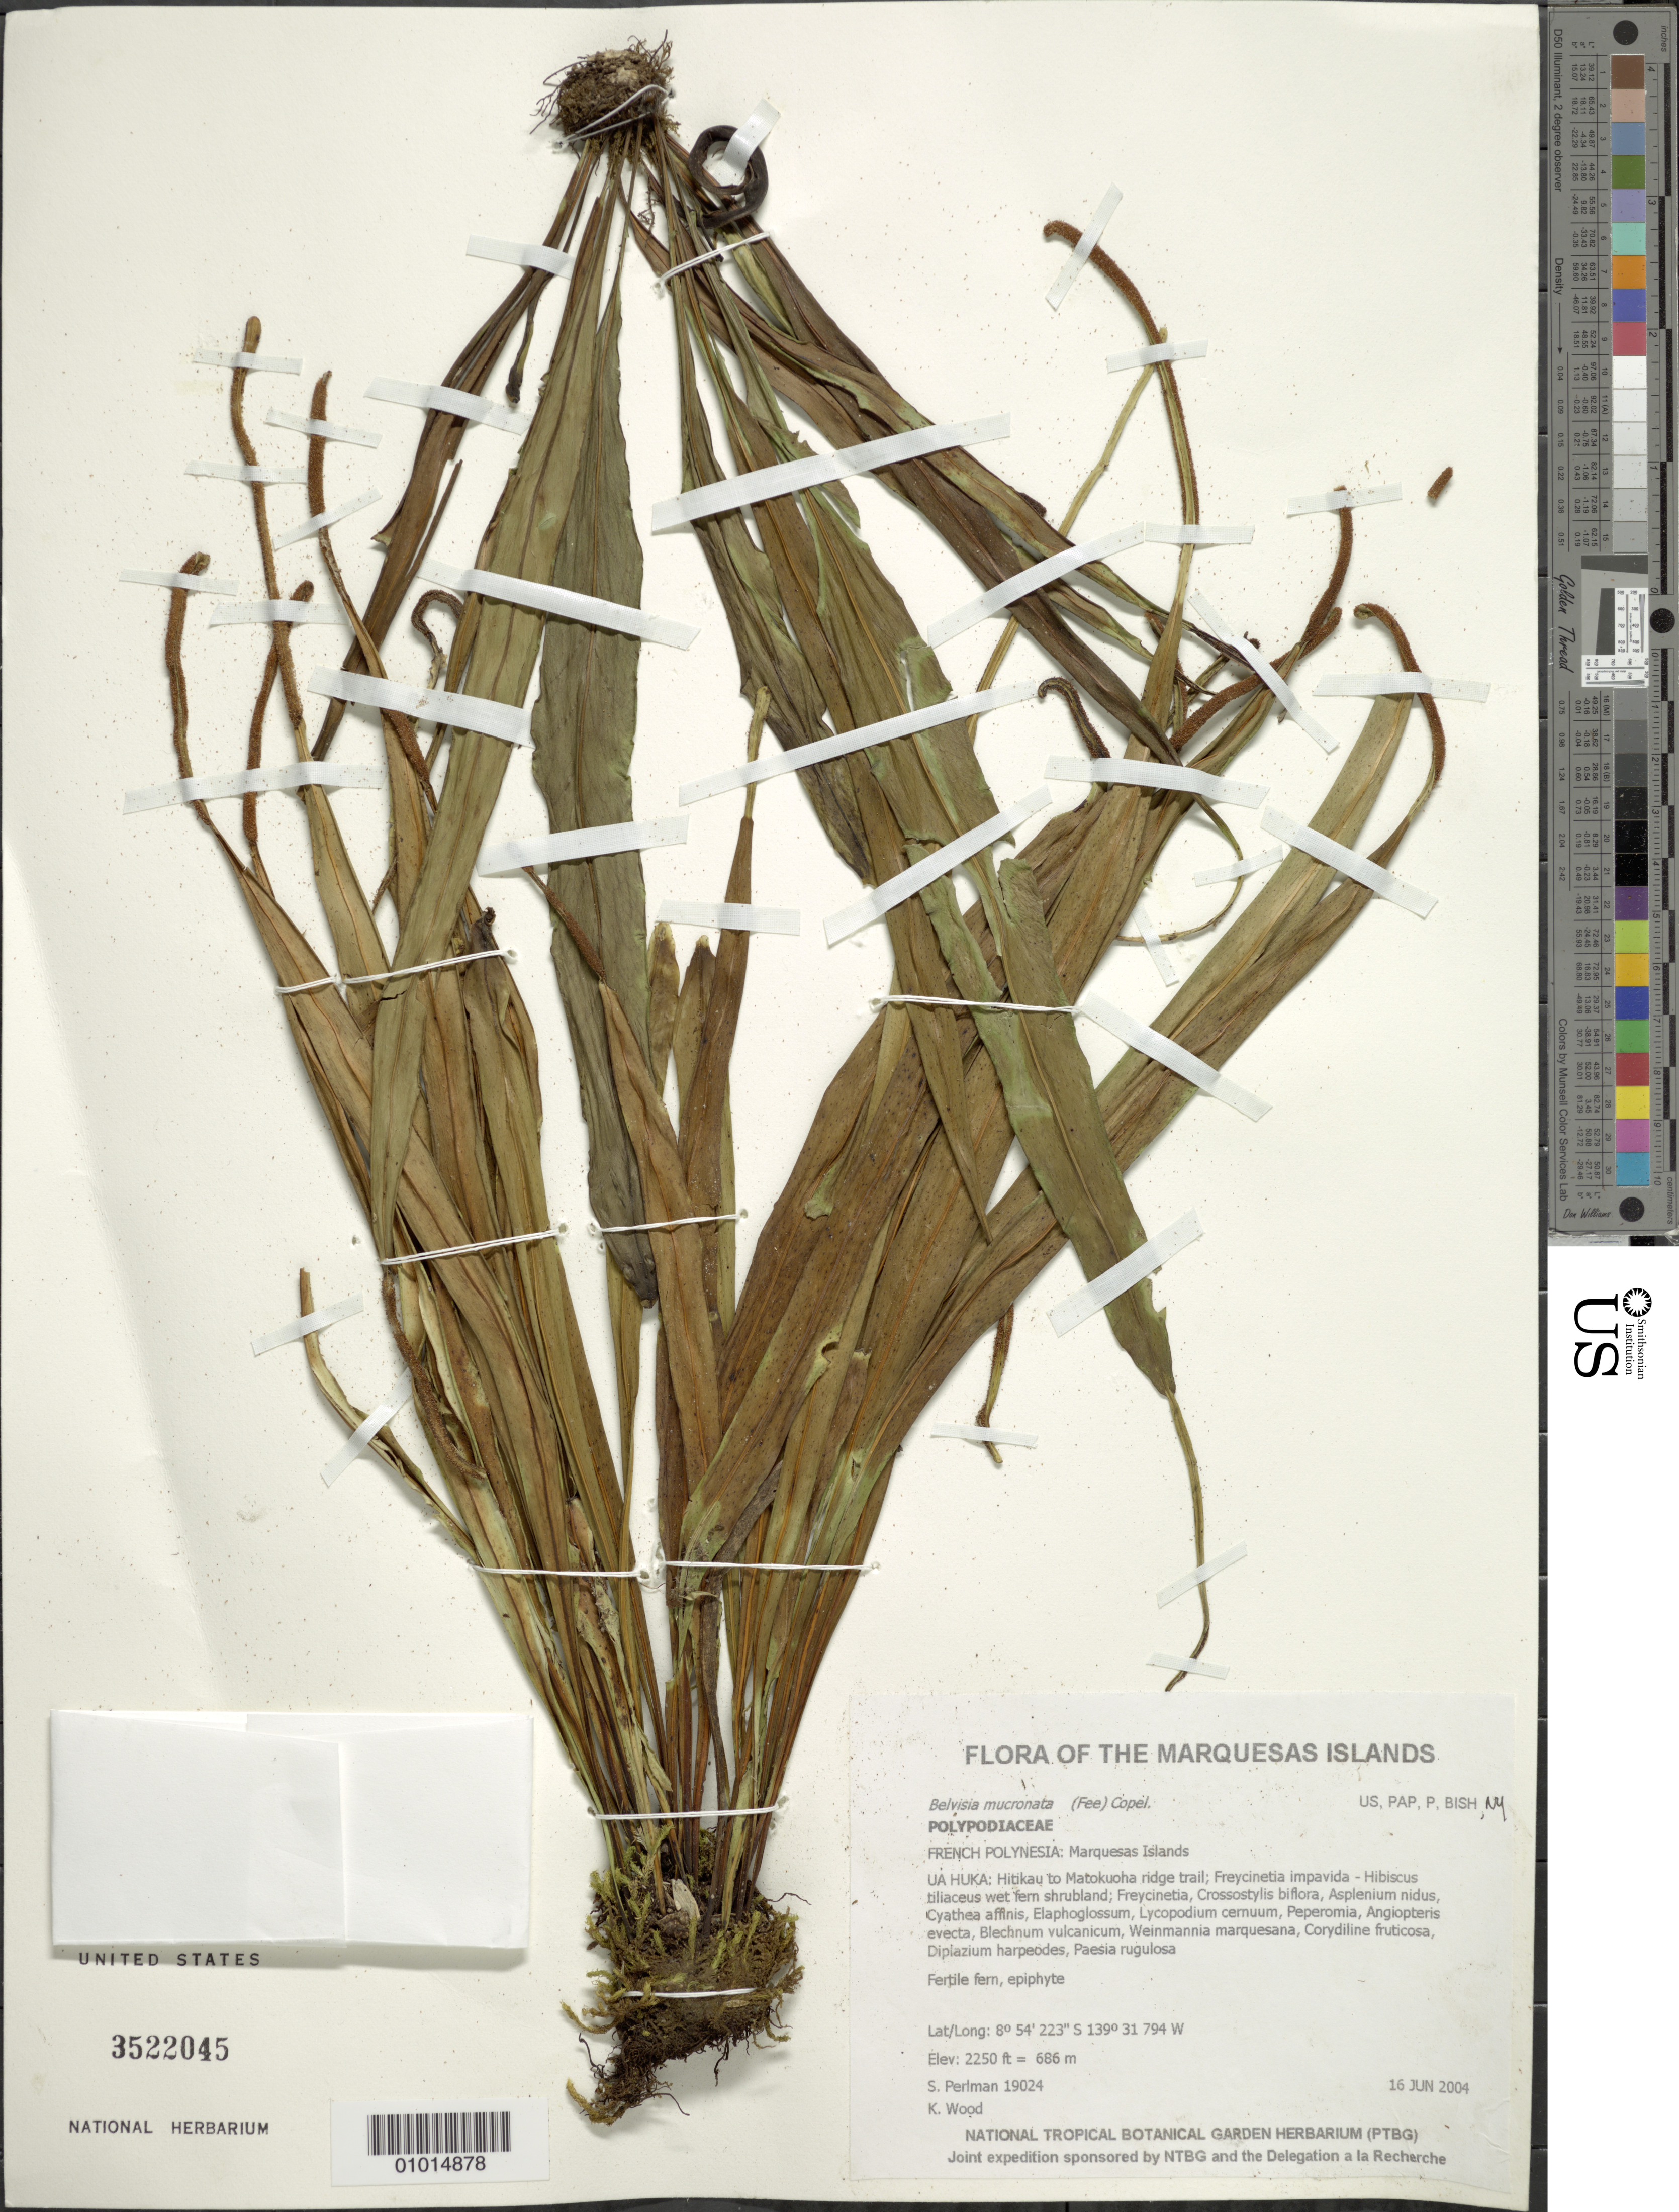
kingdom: Plantae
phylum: Tracheophyta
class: Polypodiopsida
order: Polypodiales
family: Polypodiaceae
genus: Lepisorus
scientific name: Lepisorus mucronatus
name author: (Fée) Li S. Wang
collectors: S. P. Perlman & K. R. Wood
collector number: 19024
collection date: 2004-06-16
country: French Polynesia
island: Ua Huka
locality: Hitikau to Matokuoha ridge trail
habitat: Freycinetia impavida - Hibiscus tiliaceus wet fern shrubland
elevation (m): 686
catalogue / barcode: US 3522045